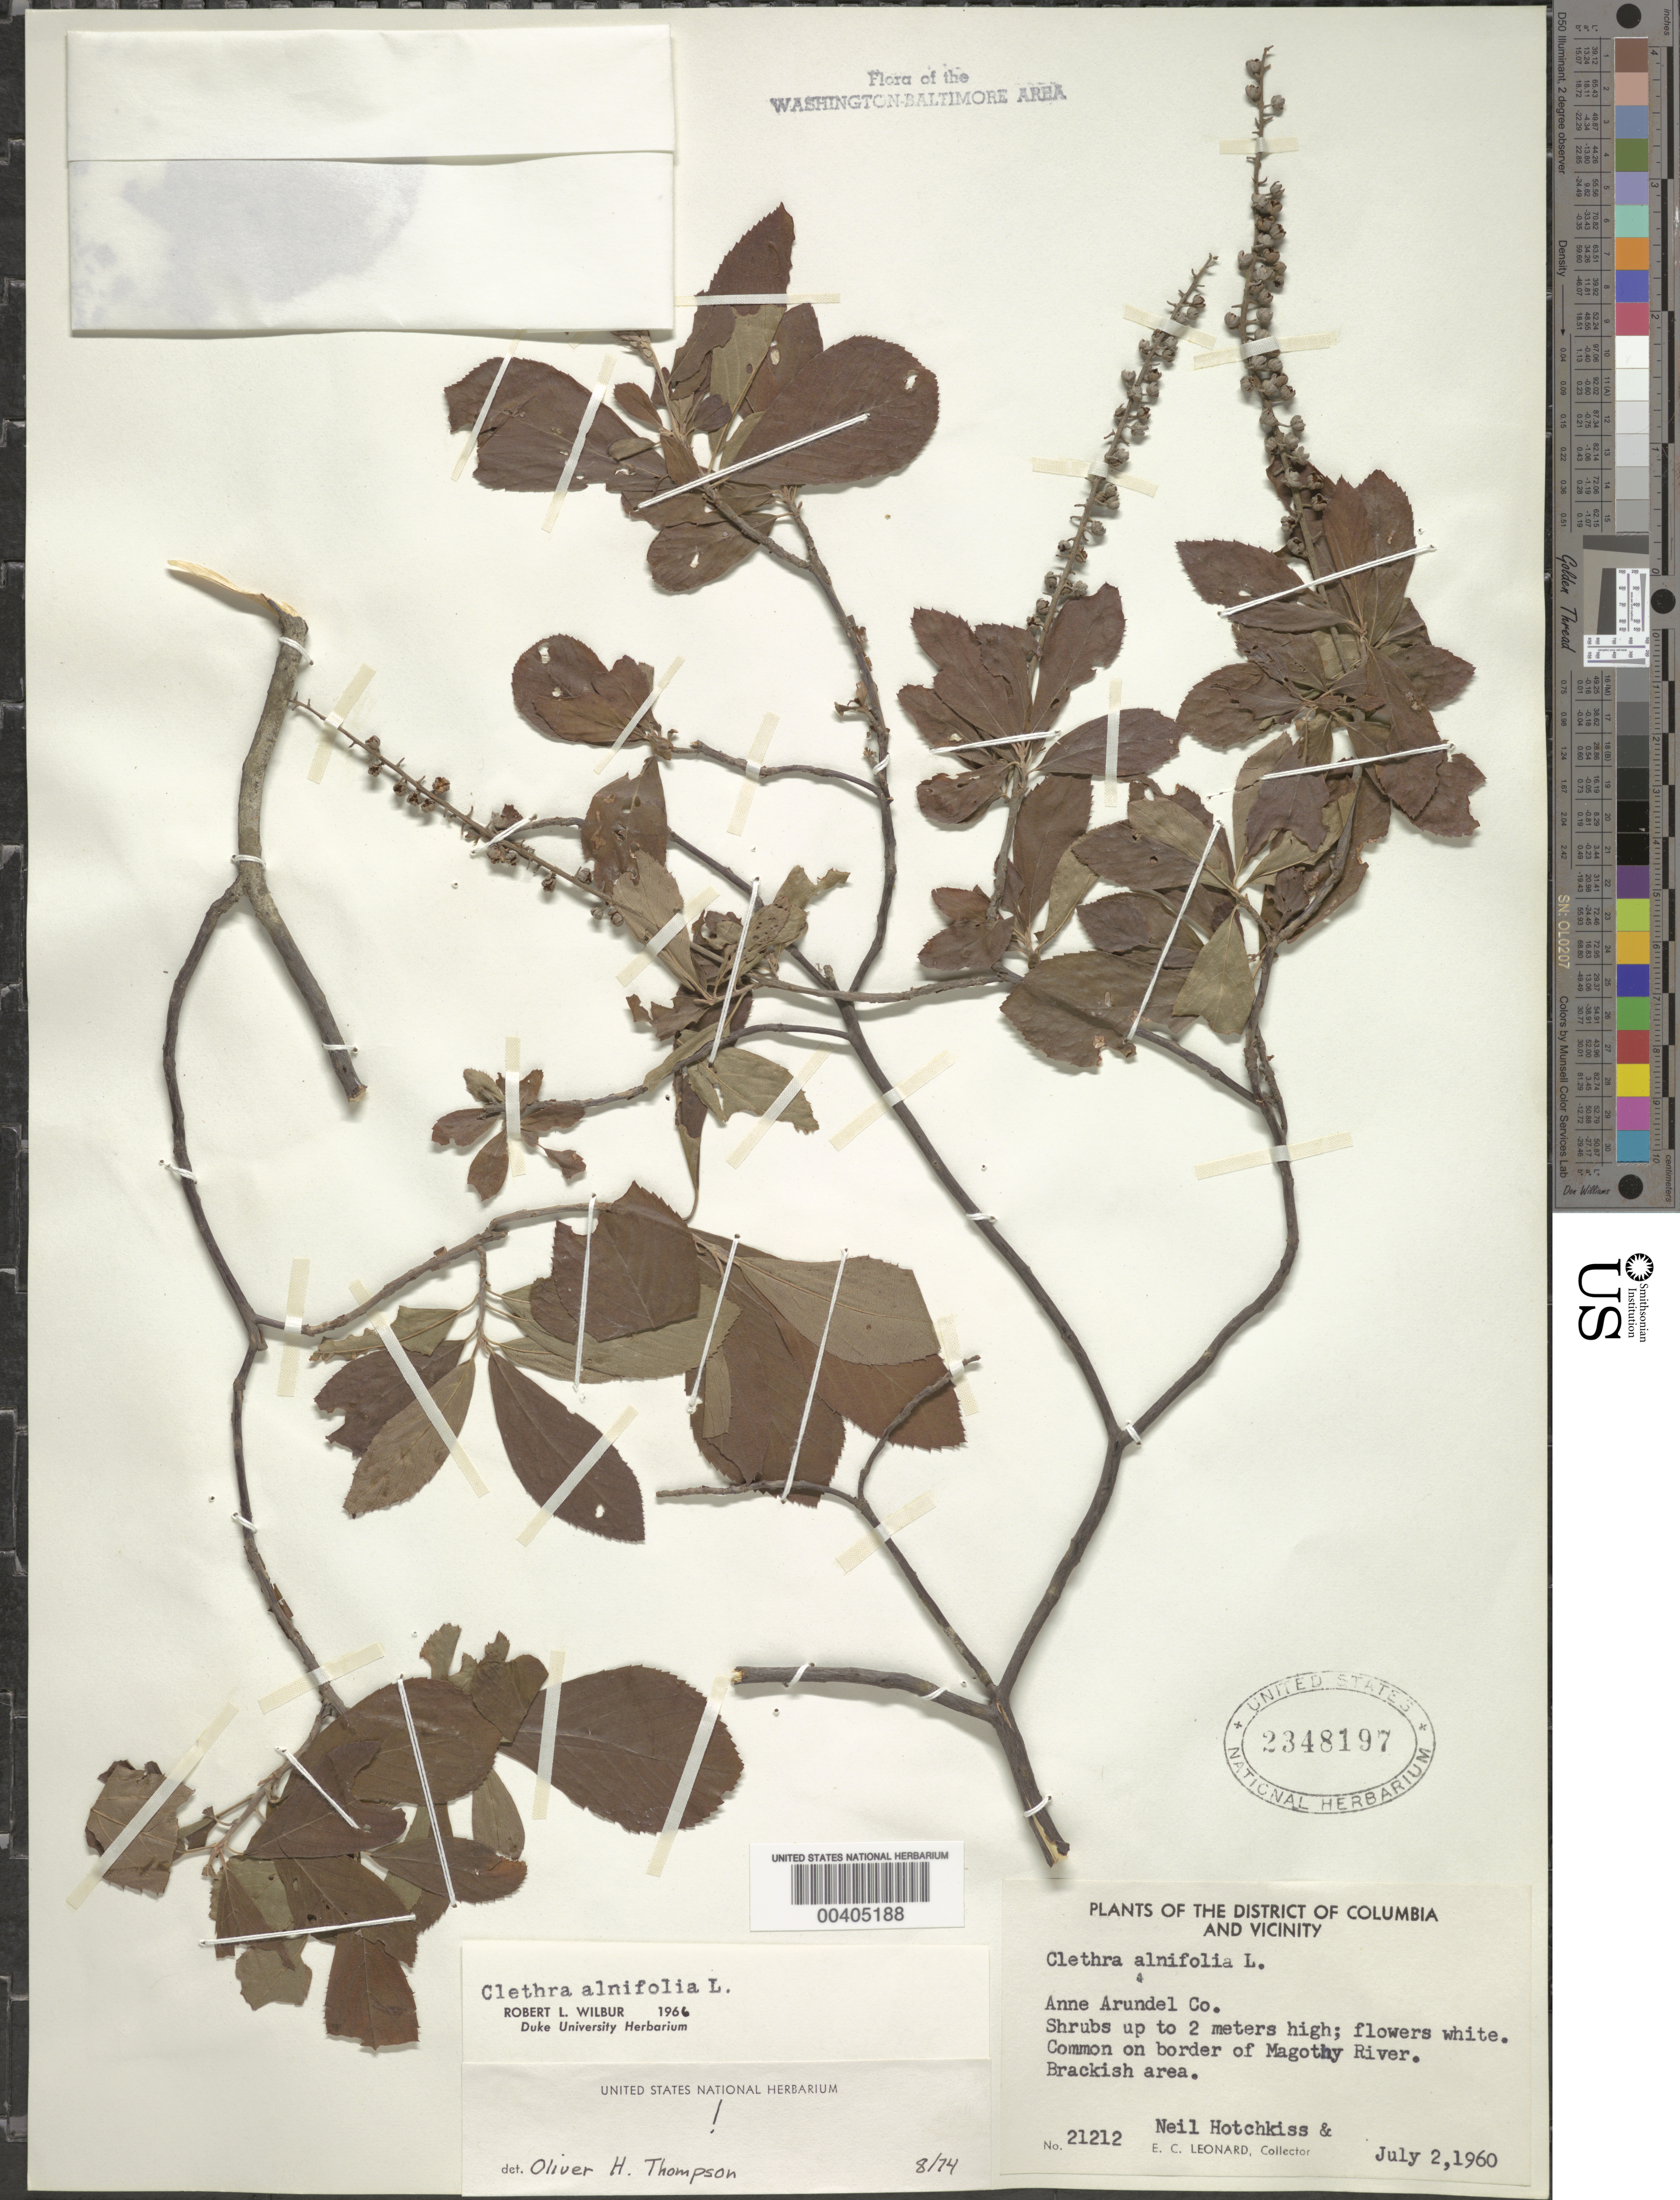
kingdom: Plantae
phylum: Tracheophyta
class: Magnoliopsida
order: Ericales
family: Clethraceae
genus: Clethra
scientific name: Clethra alnifolia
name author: L.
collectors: N. Hotchkiss & E. C. Leonard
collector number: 21212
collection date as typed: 02 Jul 1960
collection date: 1960-07-02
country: United States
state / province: Maryland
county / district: Anne Arundel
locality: Magothy River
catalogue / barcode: US 2348197